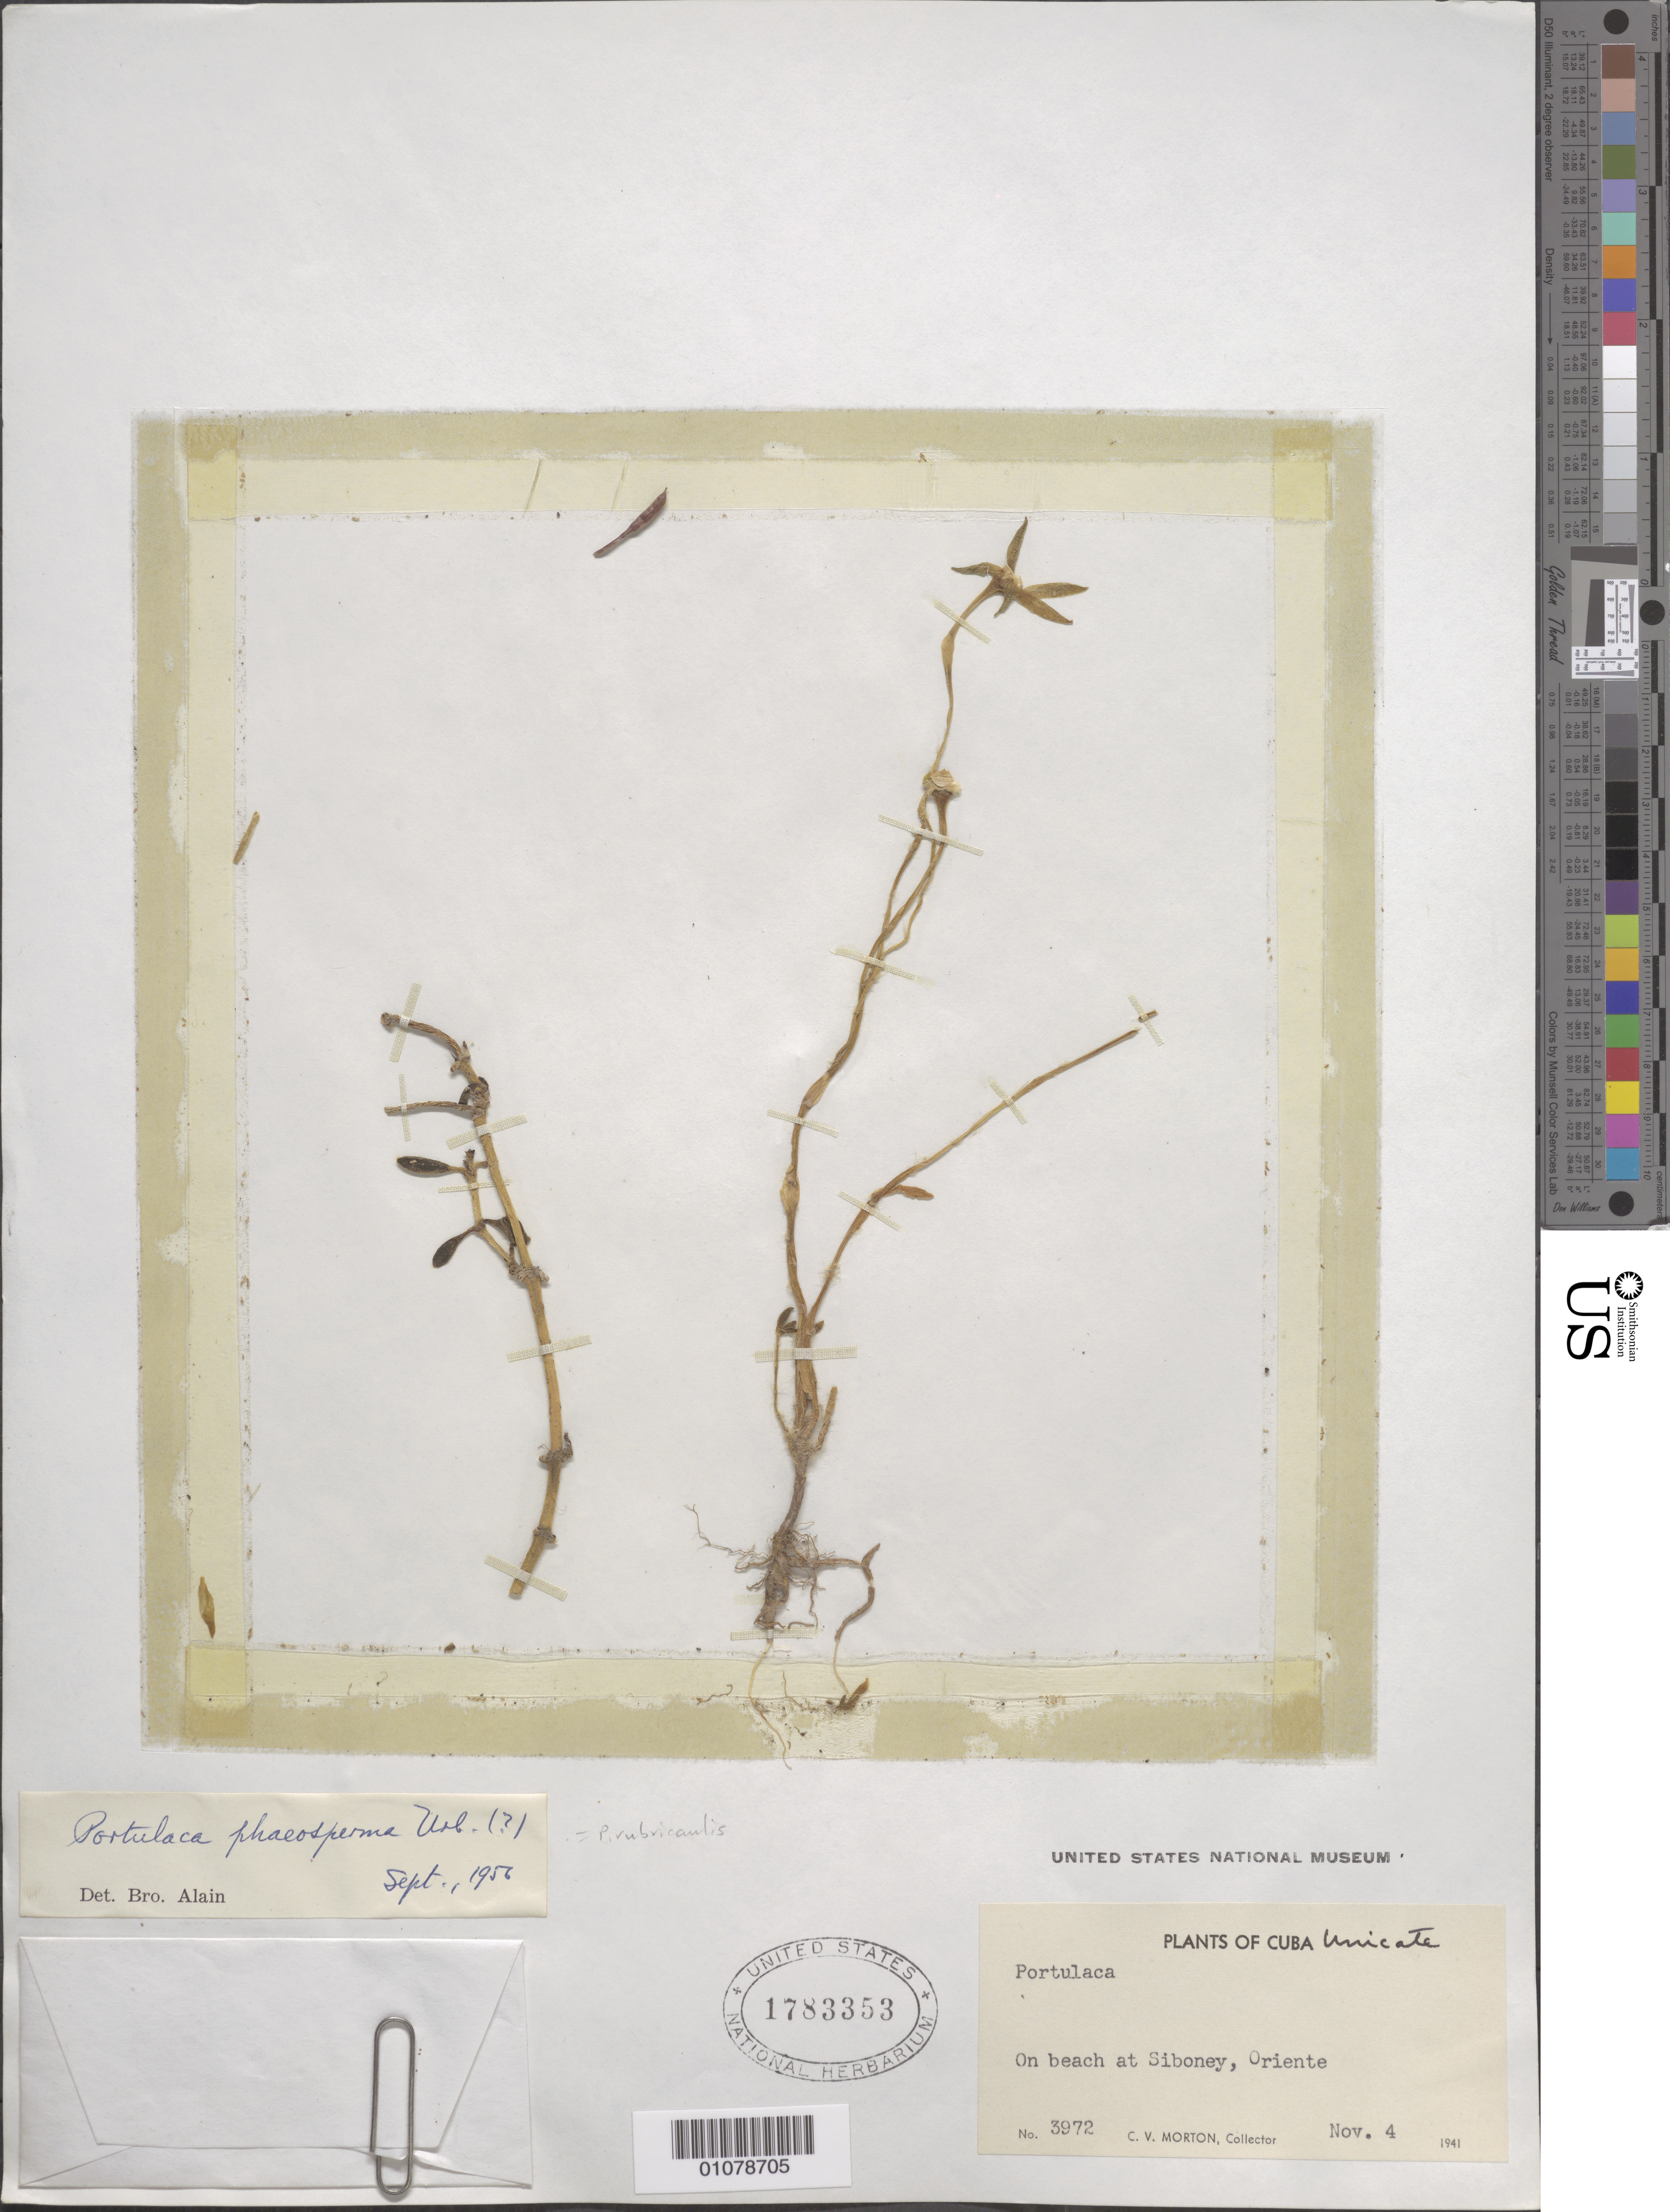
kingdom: Plantae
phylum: Tracheophyta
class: Magnoliopsida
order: Caryophyllales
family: Portulacaceae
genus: Portulaca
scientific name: Portulaca rubricaulis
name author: Kunth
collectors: C. V. Morton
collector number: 3972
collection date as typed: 04 Nov 1941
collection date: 1941-11-04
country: Cuba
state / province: Oriente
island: Cuba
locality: Oriente, Siboney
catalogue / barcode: US 1783353